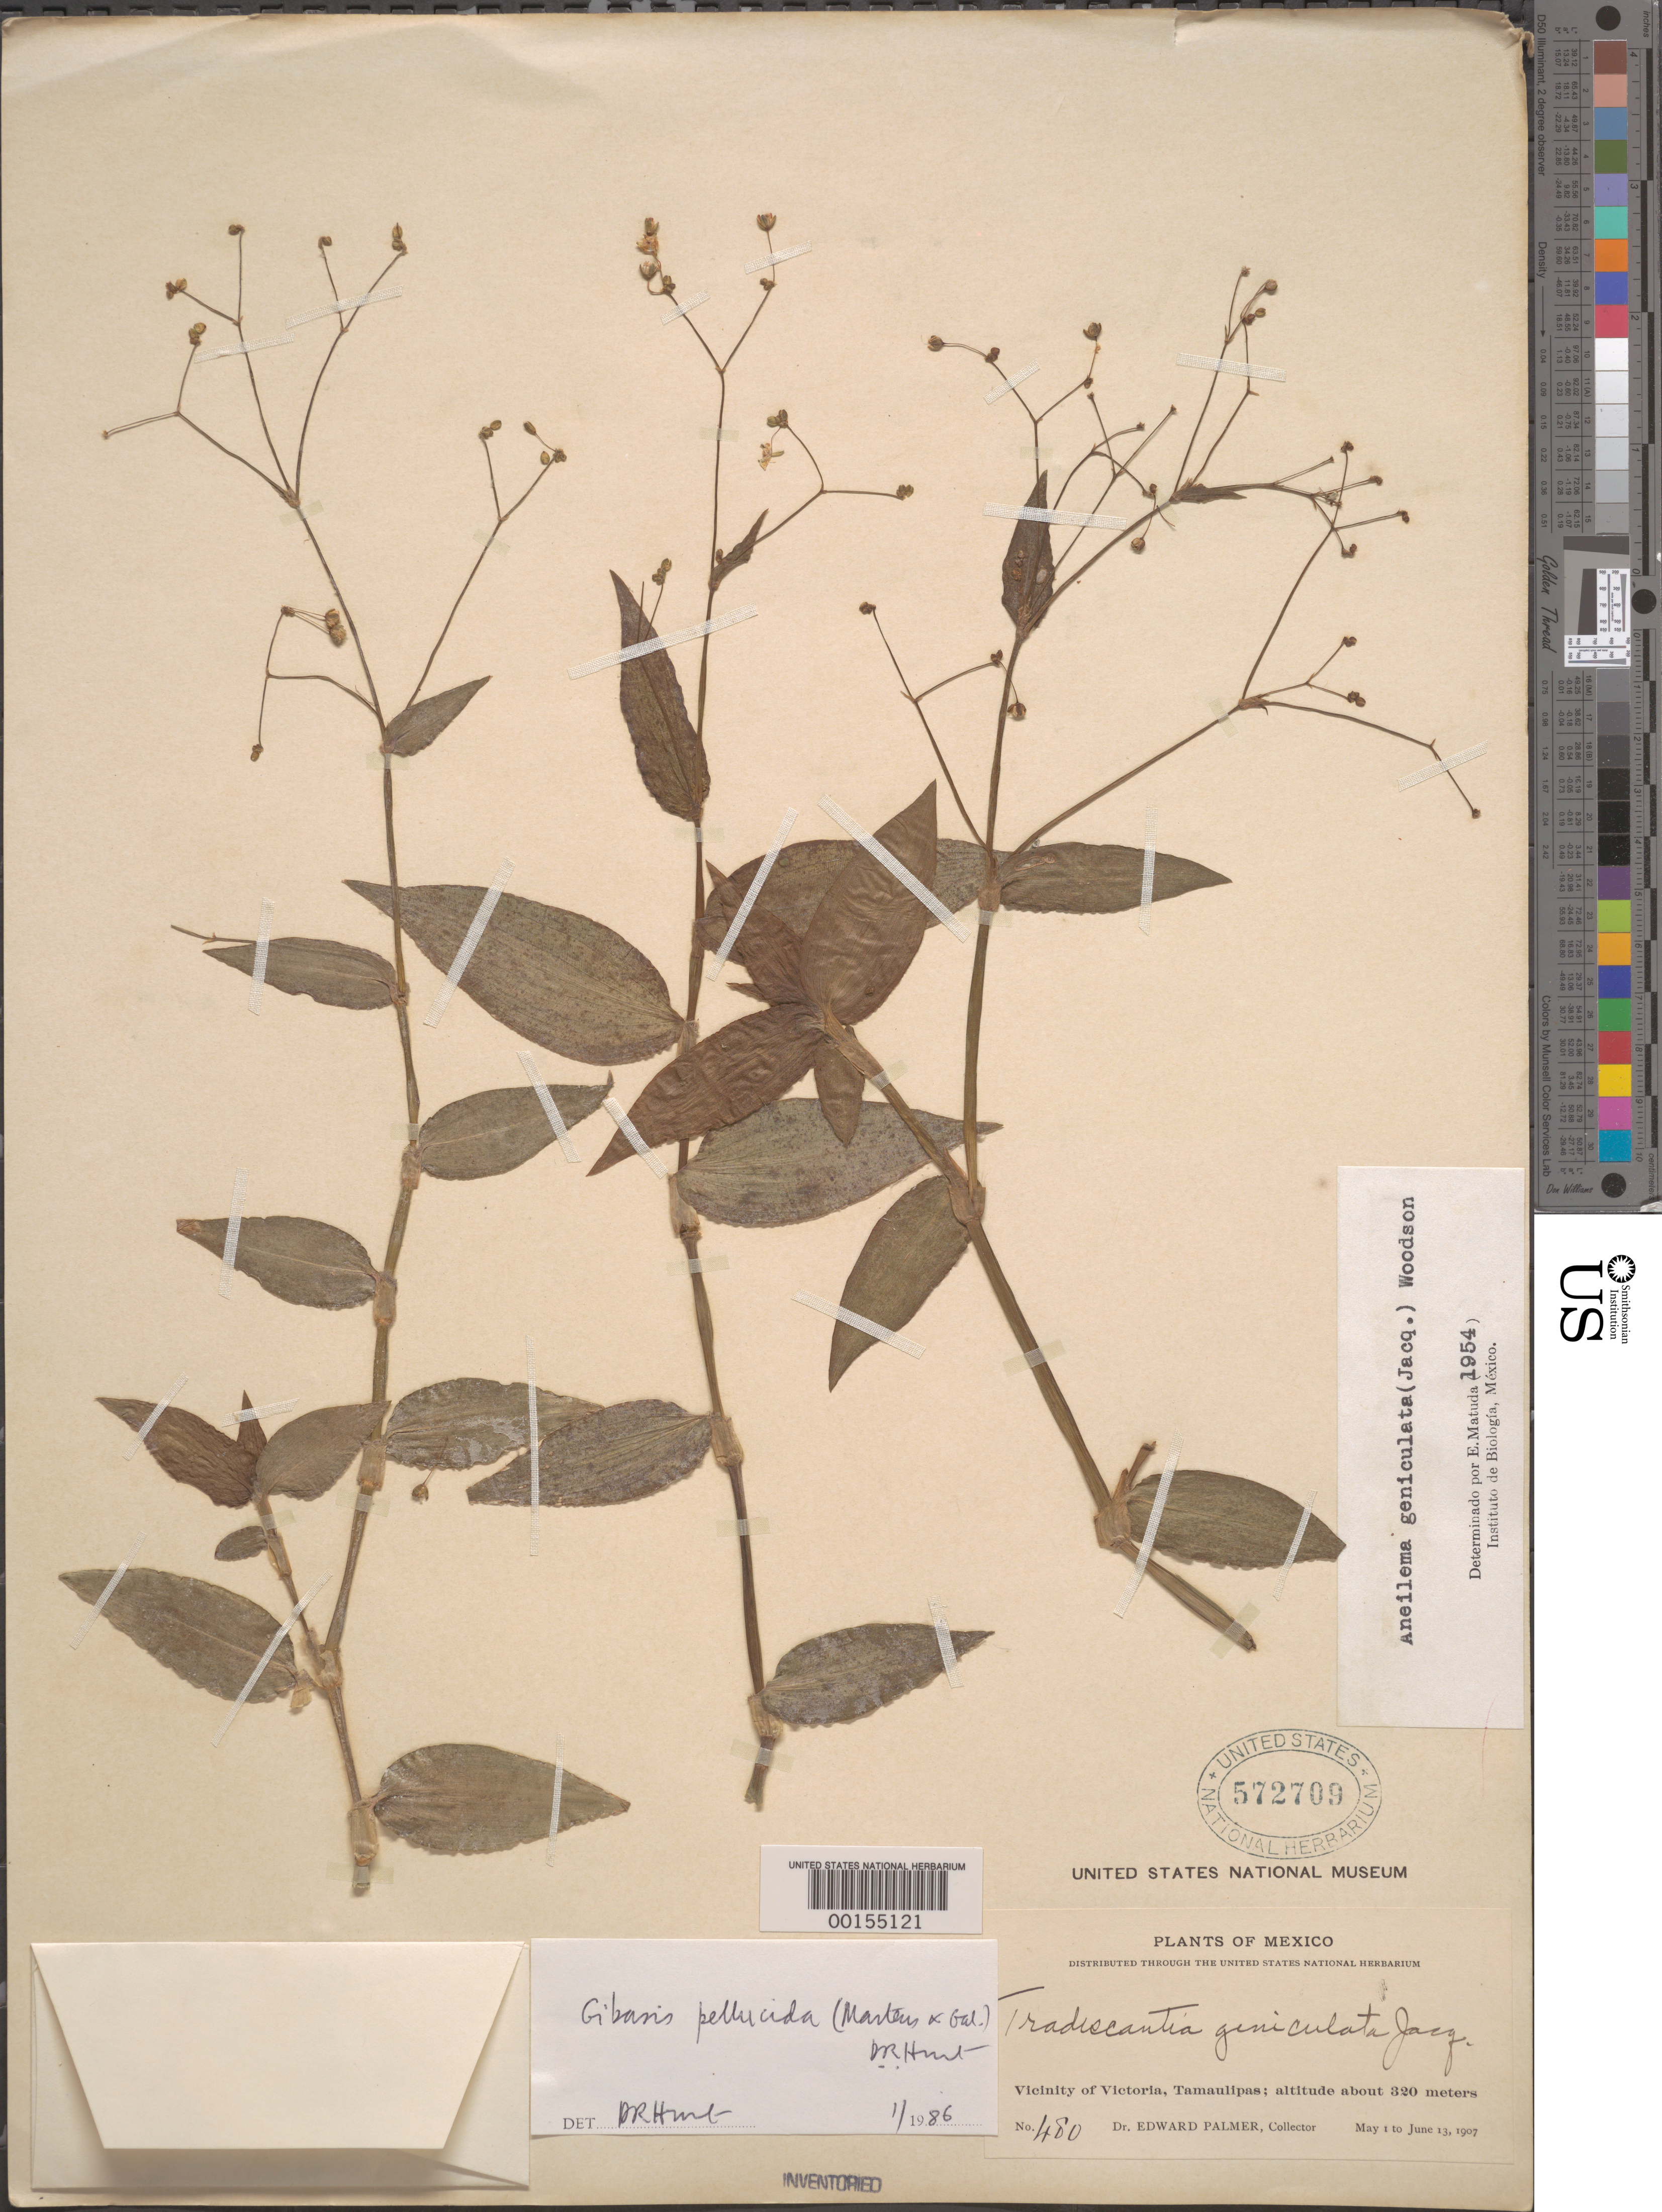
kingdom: Plantae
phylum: Tracheophyta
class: Liliopsida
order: Commelinales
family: Commelinaceae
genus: Gibasis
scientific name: Gibasis pellucida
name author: (M. Martens & Galeotti) D.R. Hunt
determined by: Hunt, D. R.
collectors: E. Palmer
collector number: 480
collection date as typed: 01 May 1907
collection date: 1907-05-01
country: Mexico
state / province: Tamaulipas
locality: Near Victoria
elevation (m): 320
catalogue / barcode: US 572709